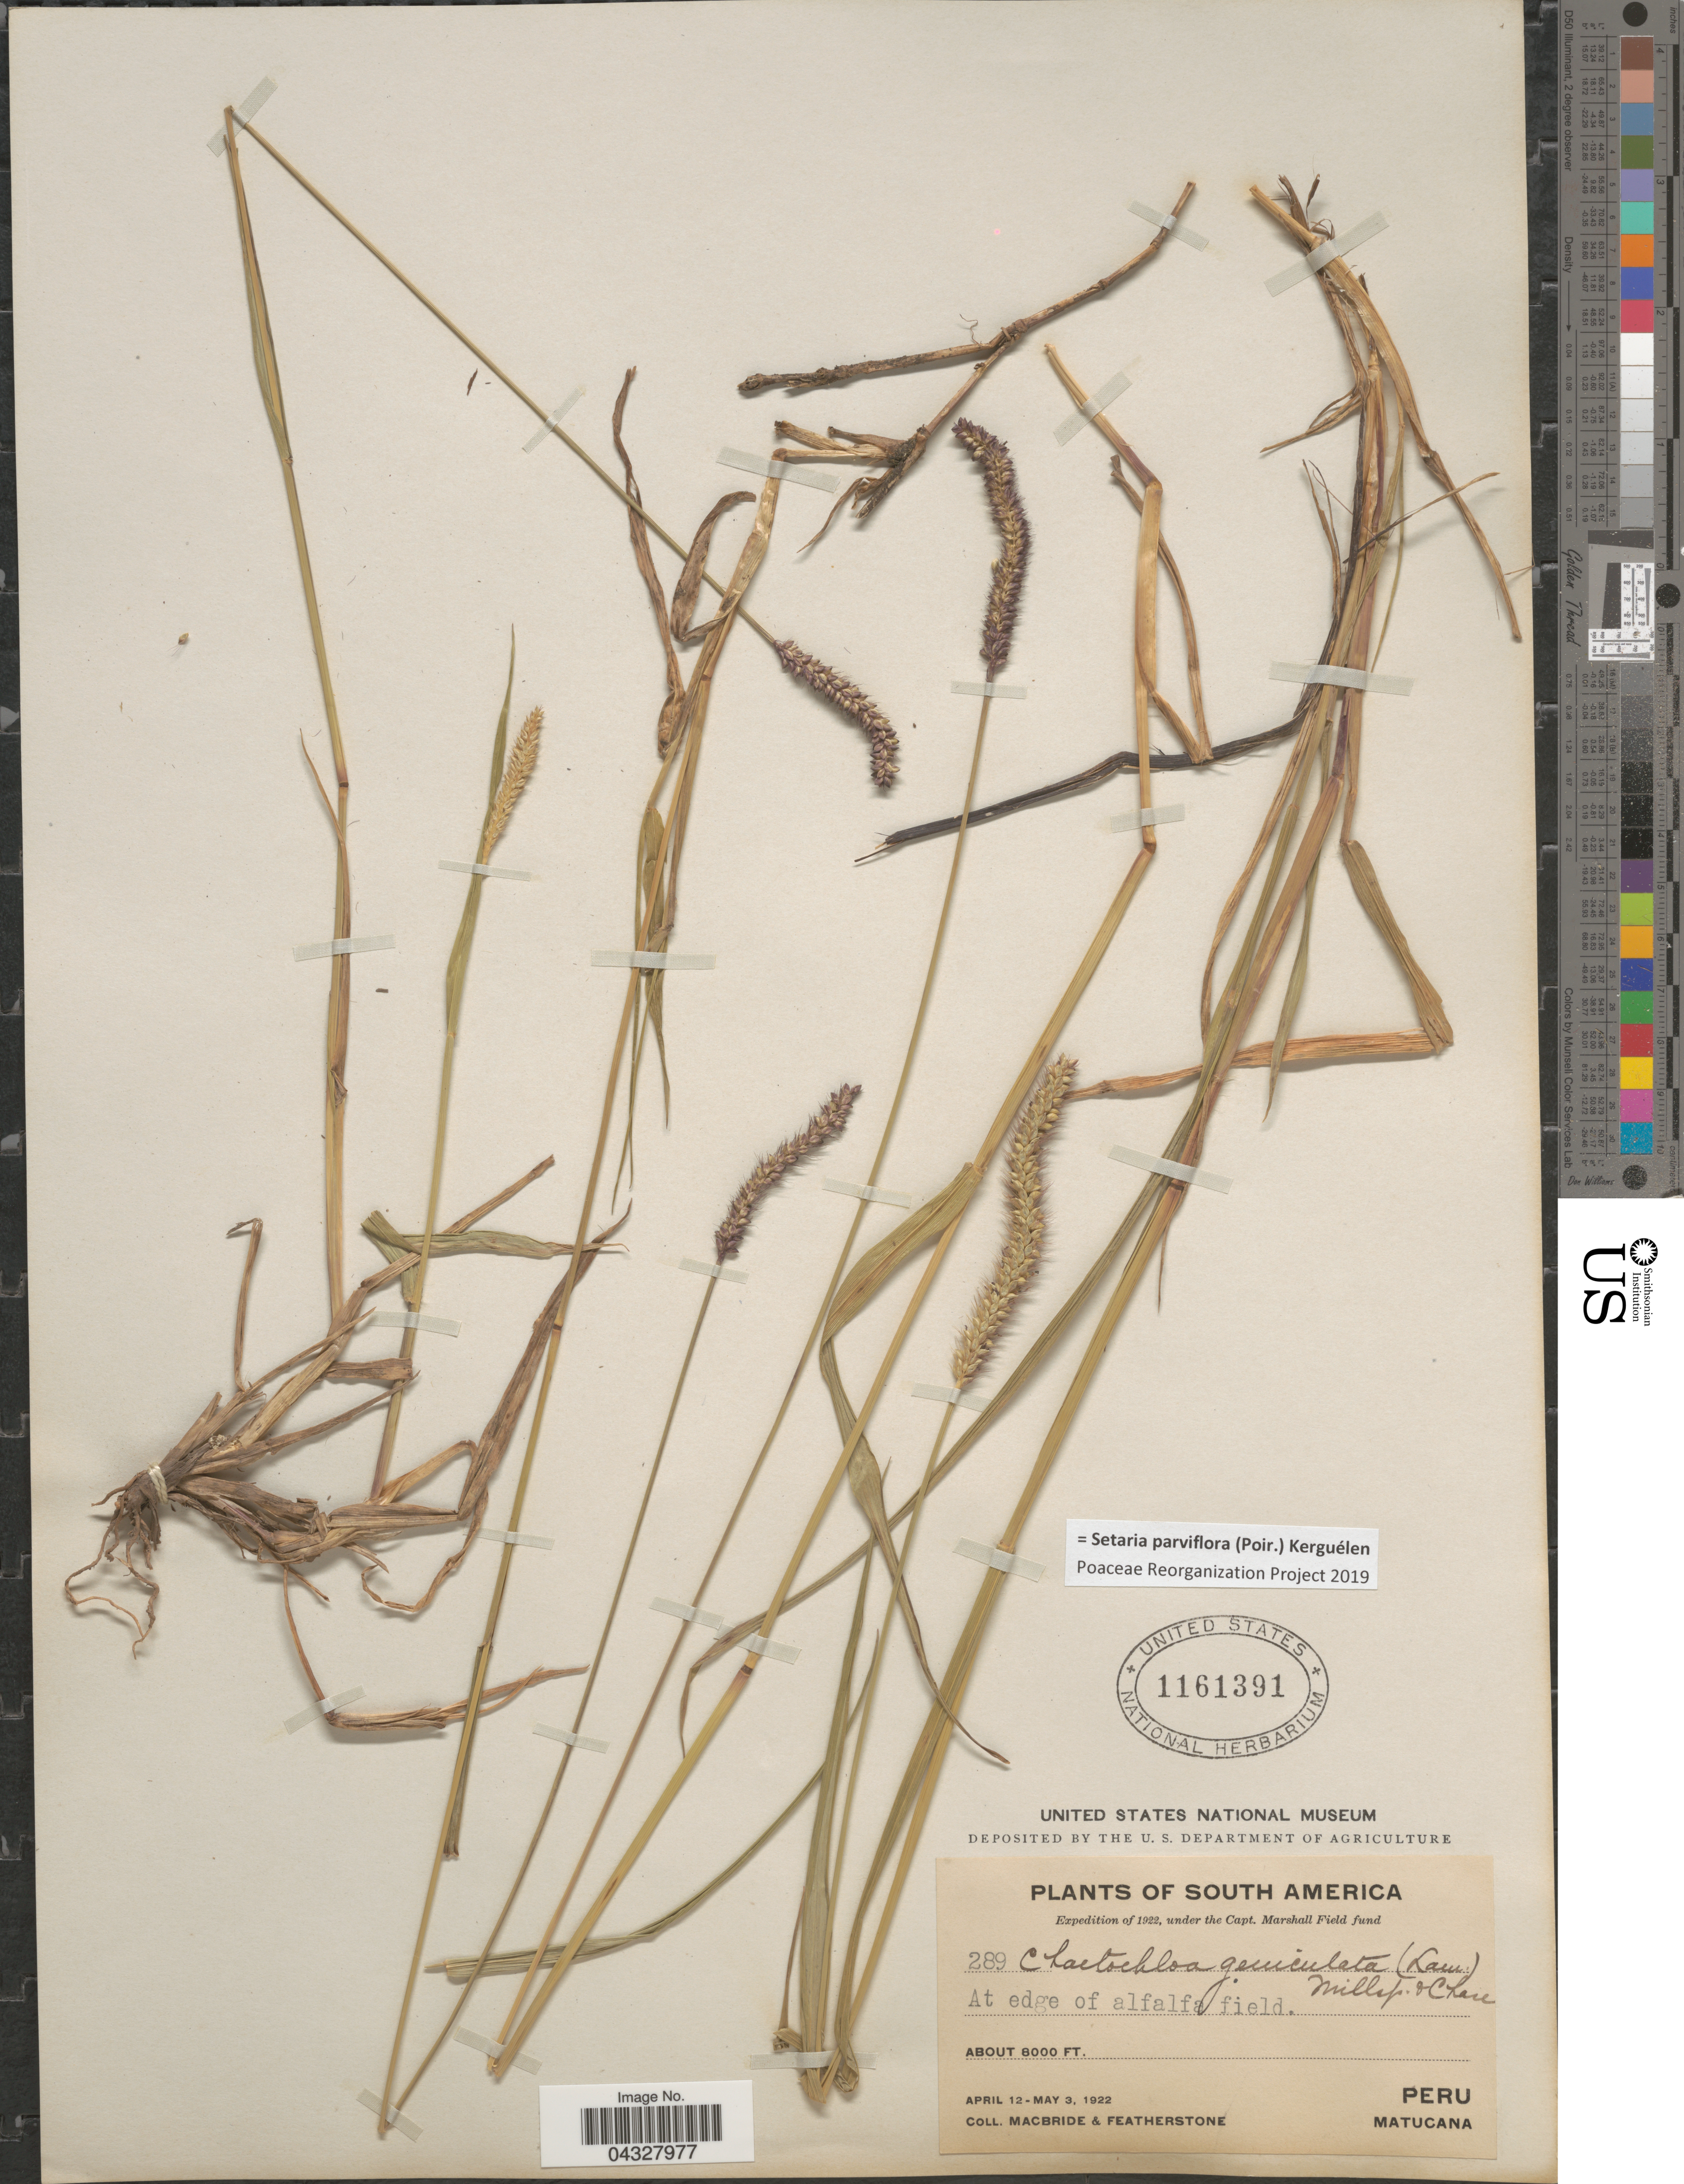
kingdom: Plantae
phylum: Tracheophyta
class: Liliopsida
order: Poales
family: Poaceae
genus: Setaria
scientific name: Setaria parviflora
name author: (Poir.) Kerguélen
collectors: Macbride, -- & -. Featherstone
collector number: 289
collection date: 1922-04-12/1922-05-03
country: Peru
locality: Expedition of 1922. At edge of alfalfa field. Matucana.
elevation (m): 2438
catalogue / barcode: US 1161391